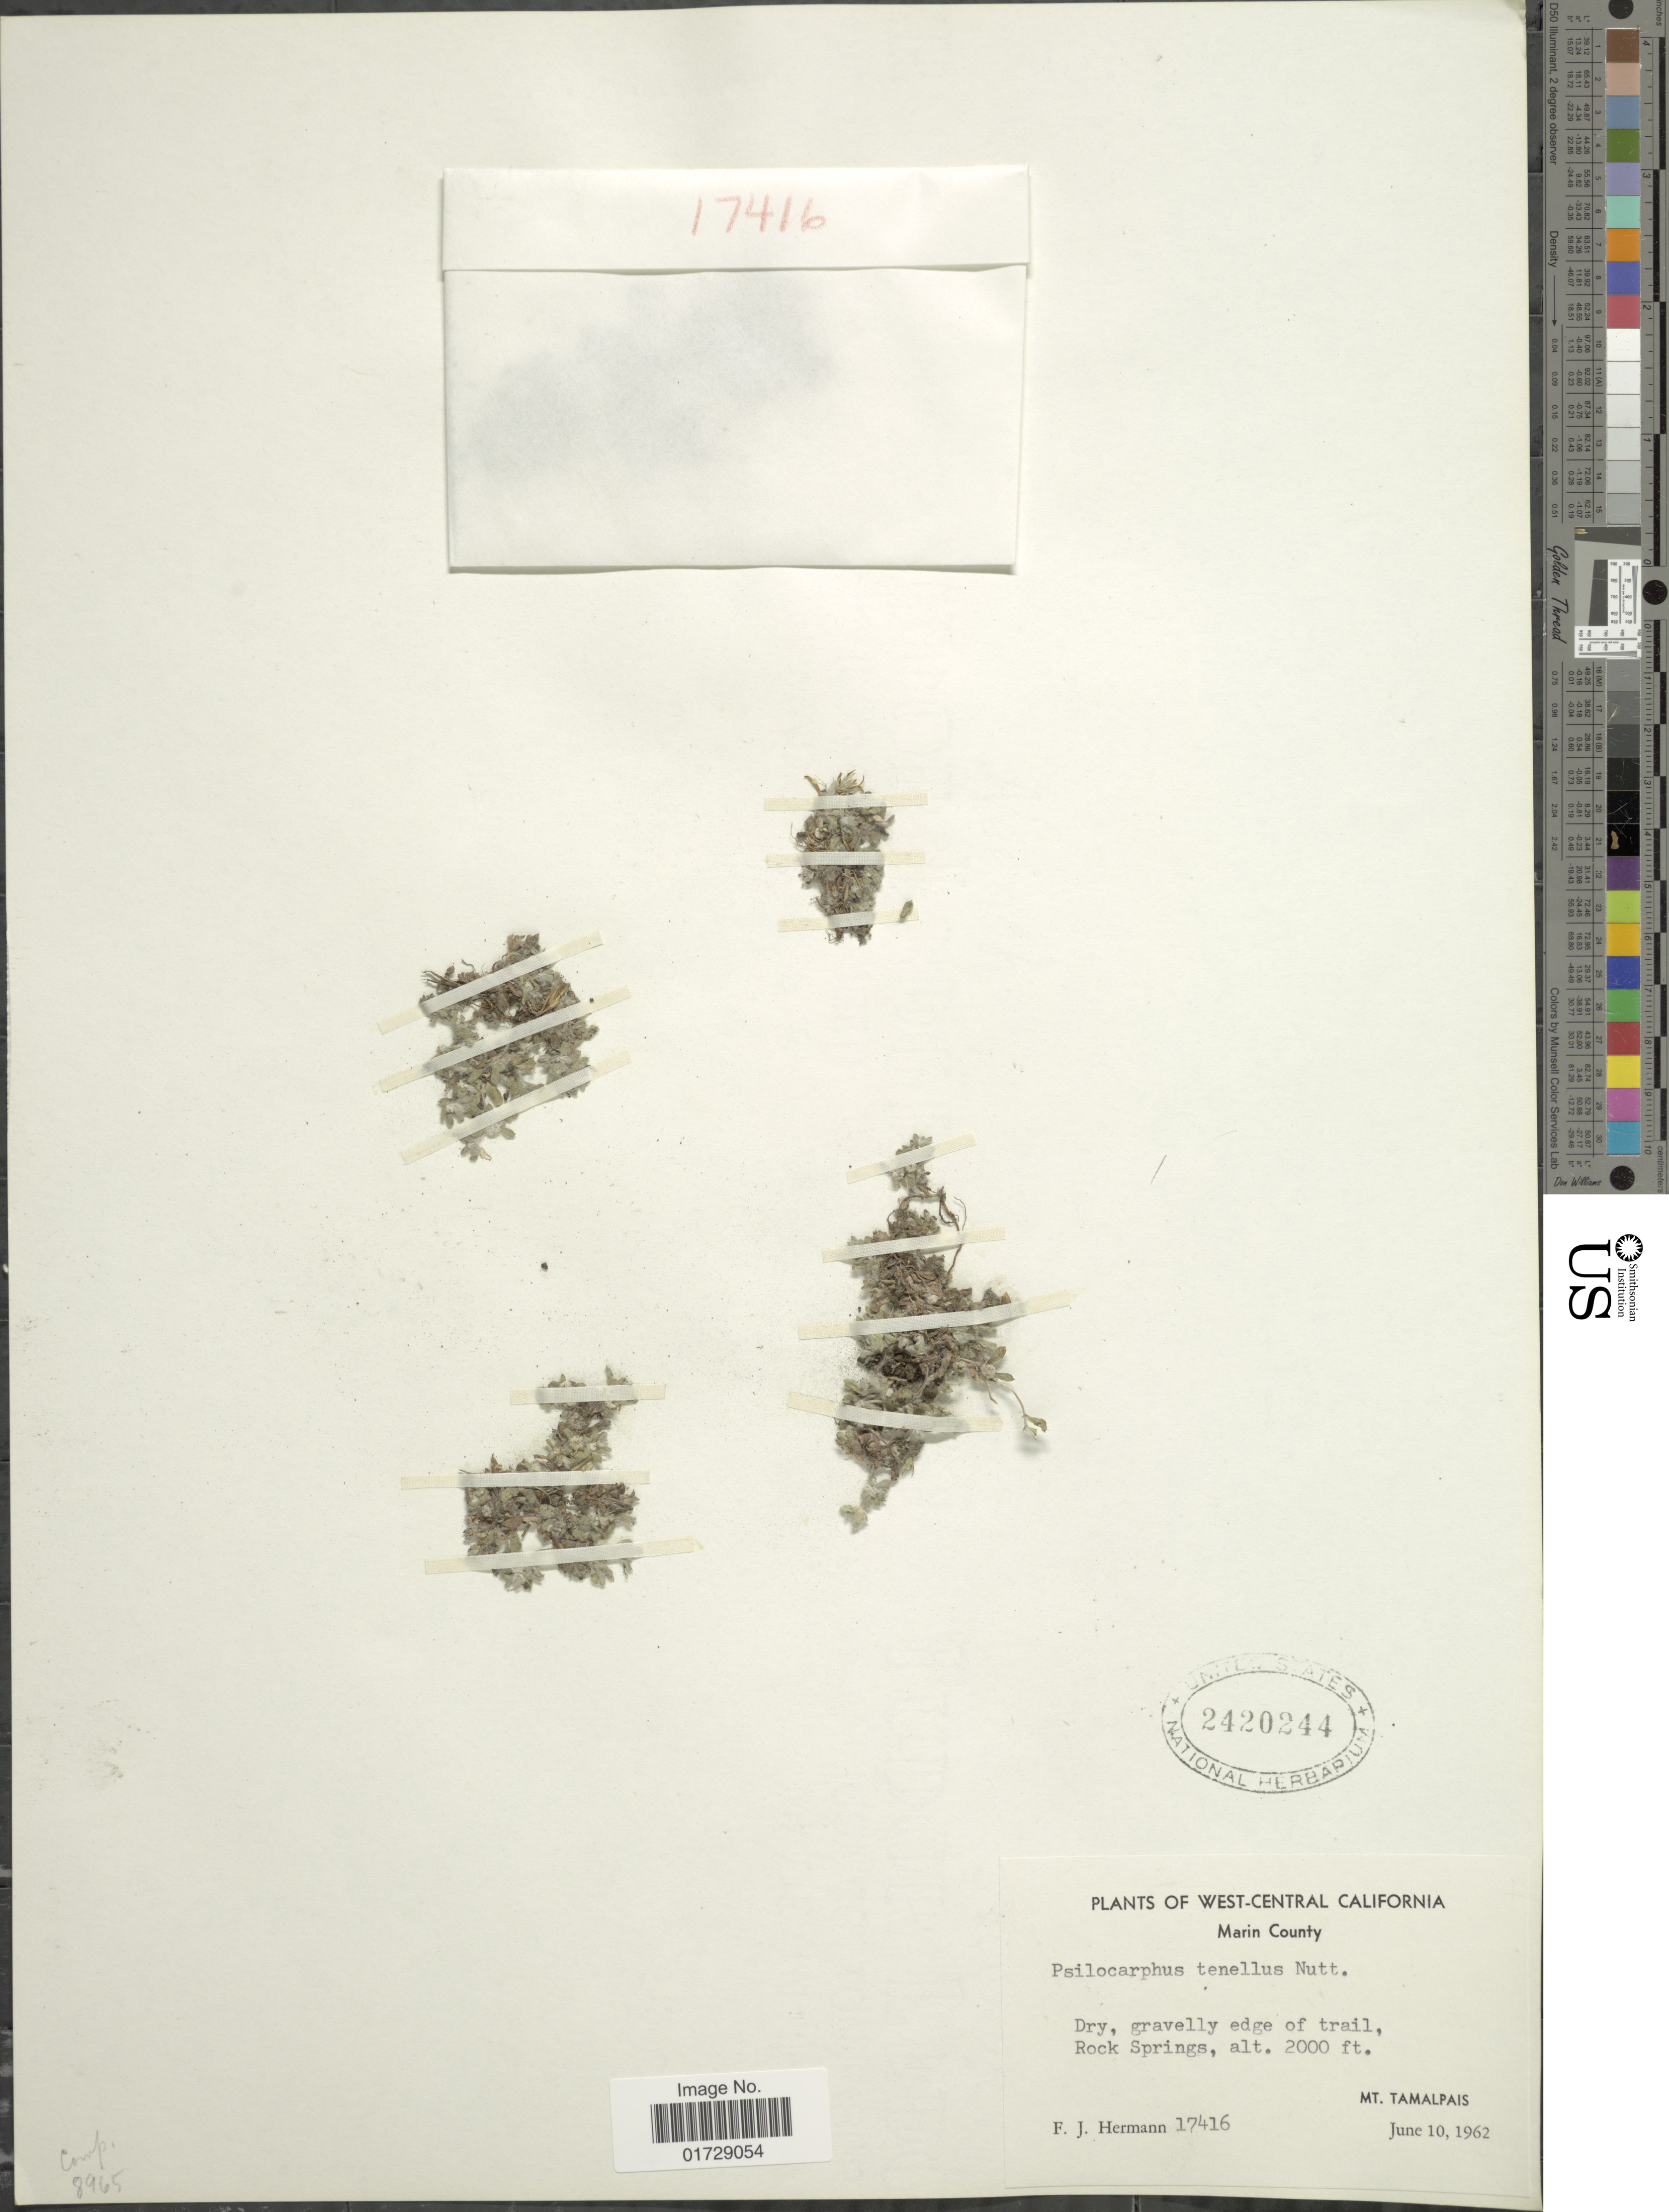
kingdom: Plantae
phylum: Tracheophyta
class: Magnoliopsida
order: Asterales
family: Asteraceae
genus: Psilocarphus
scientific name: Psilocarphus tenellus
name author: Nutt.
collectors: F. J. Hermann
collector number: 17416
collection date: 1962-06-10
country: United States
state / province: California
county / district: Marin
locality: West-Central California, Marin County, Rock Springs, Mt. Tamalpais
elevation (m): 610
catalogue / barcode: US 2420244